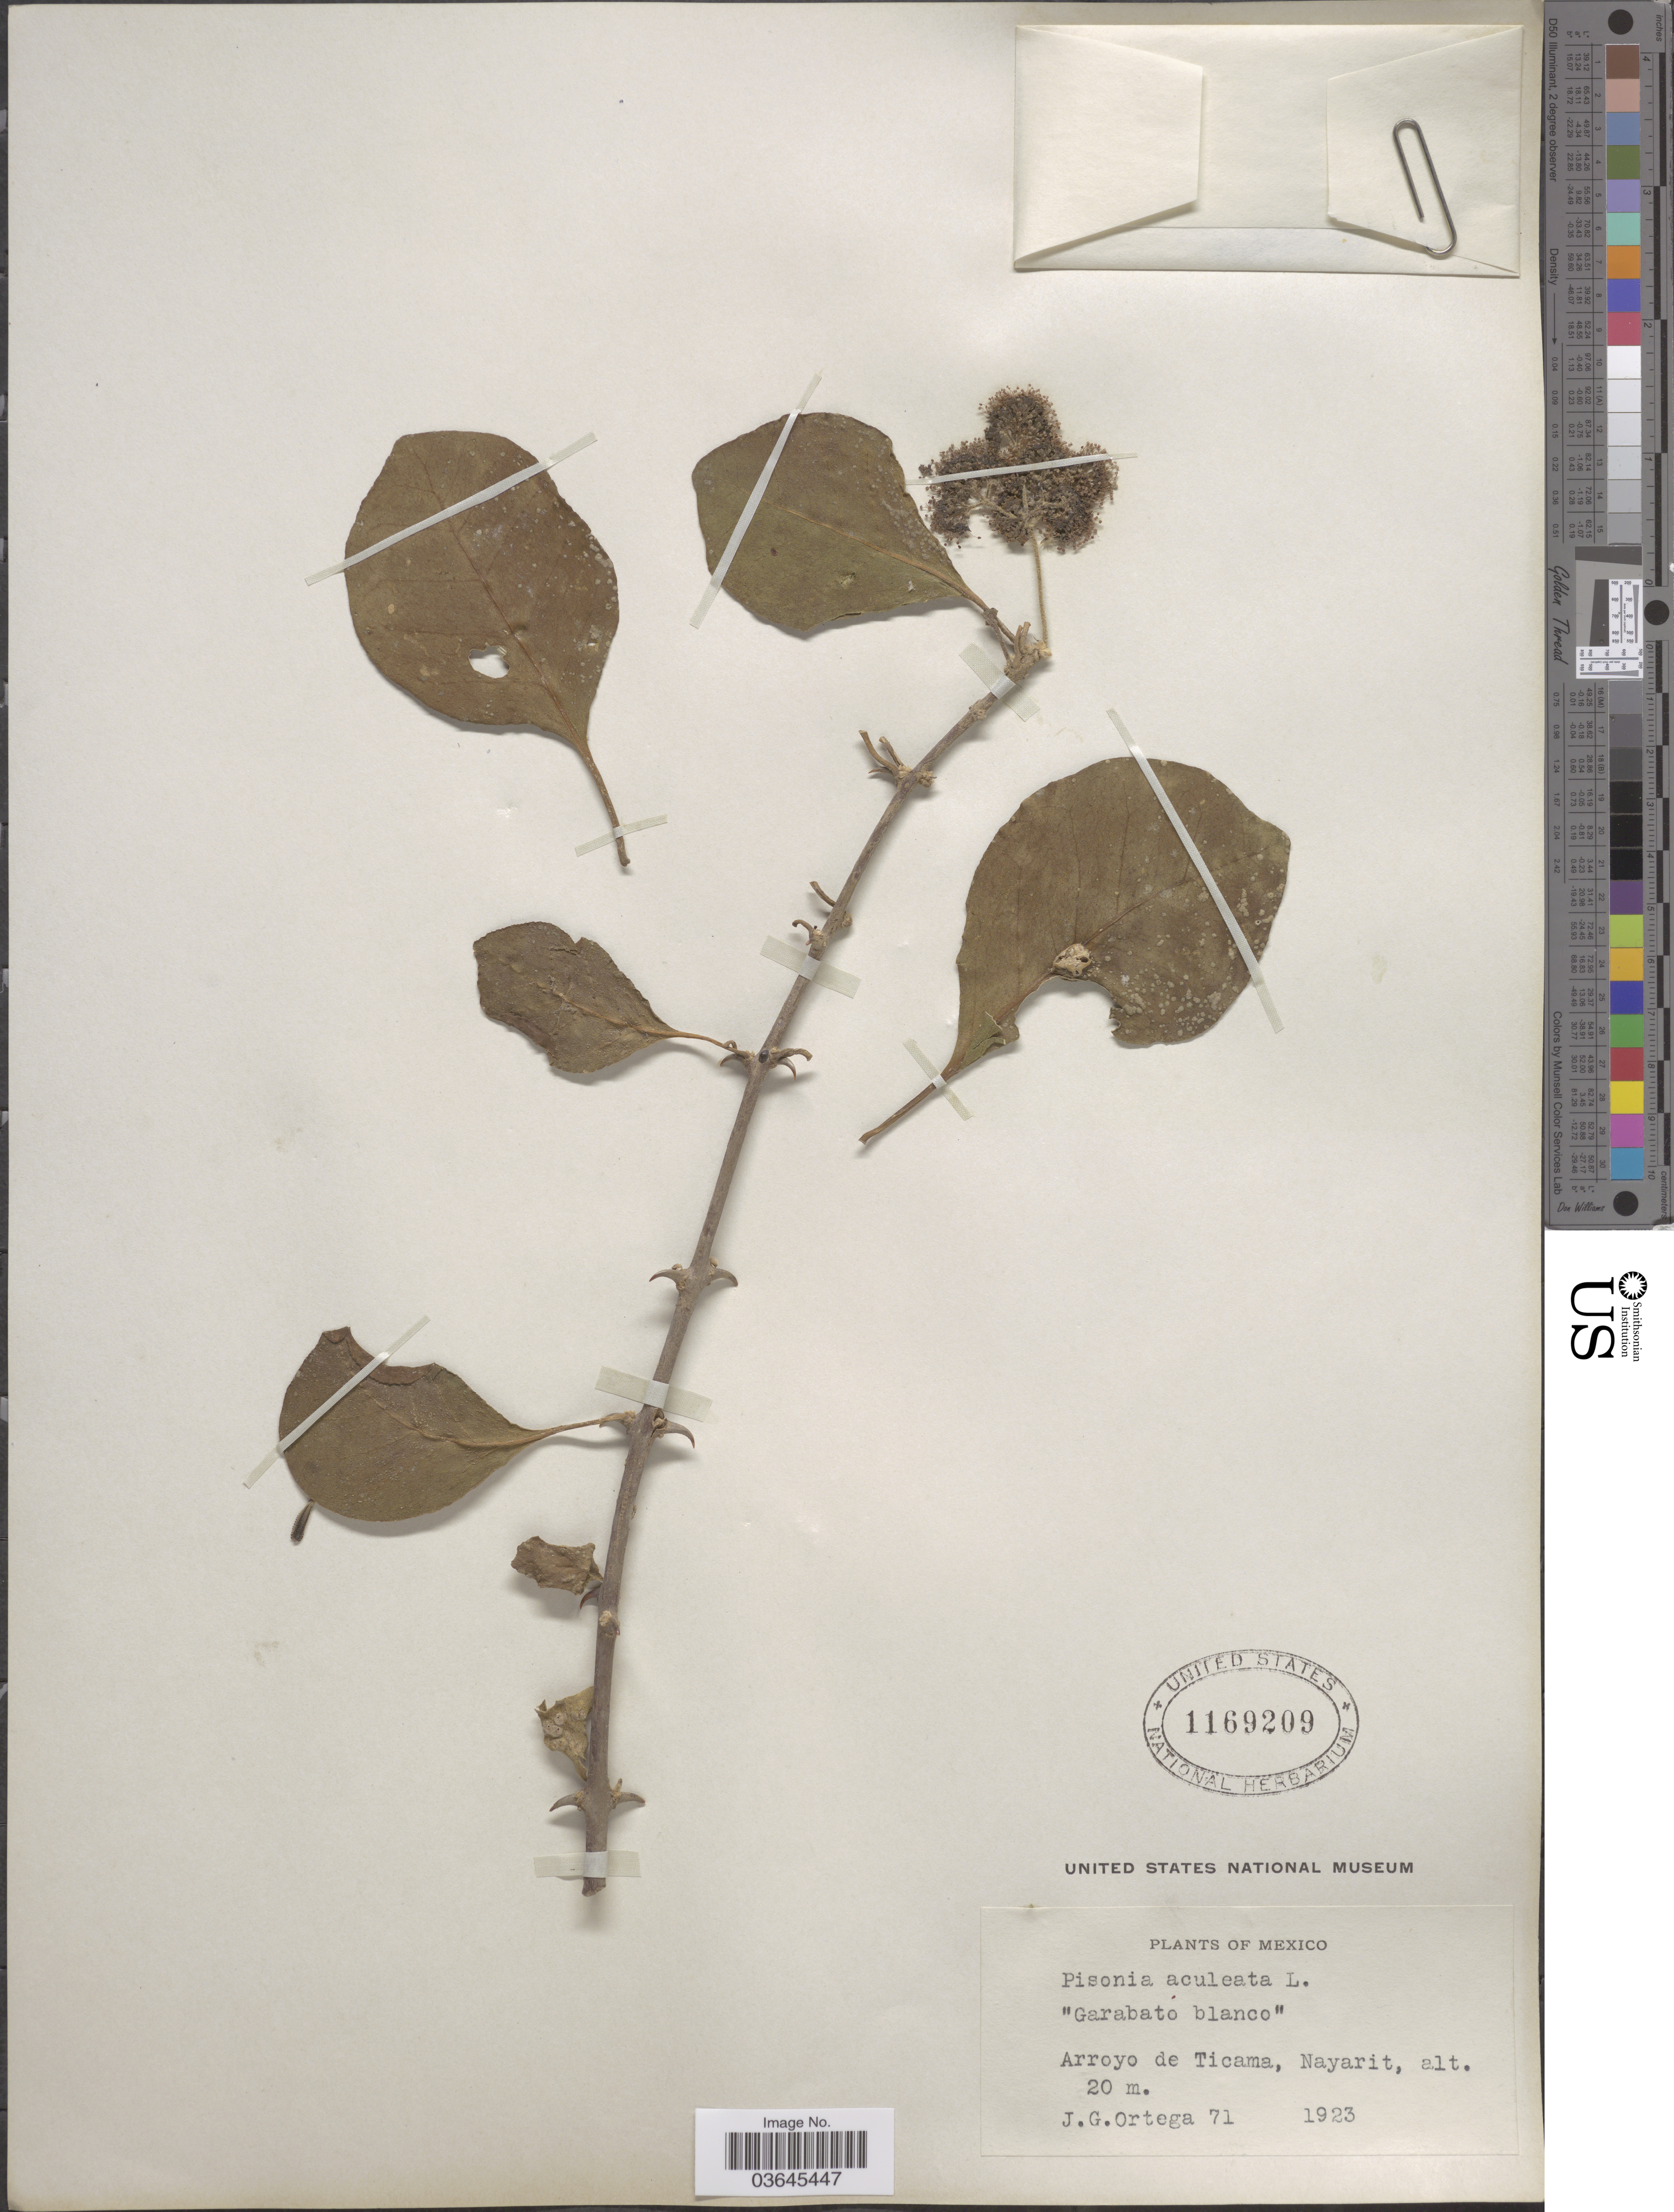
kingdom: Plantae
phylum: Tracheophyta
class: Magnoliopsida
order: Caryophyllales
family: Nyctaginaceae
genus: Pisonia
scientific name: Pisonia aculeata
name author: L.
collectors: J. Ortega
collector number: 71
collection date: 1923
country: Mexico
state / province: Nayarit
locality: Arroyo de Ticama.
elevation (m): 20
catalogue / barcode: US 1169209